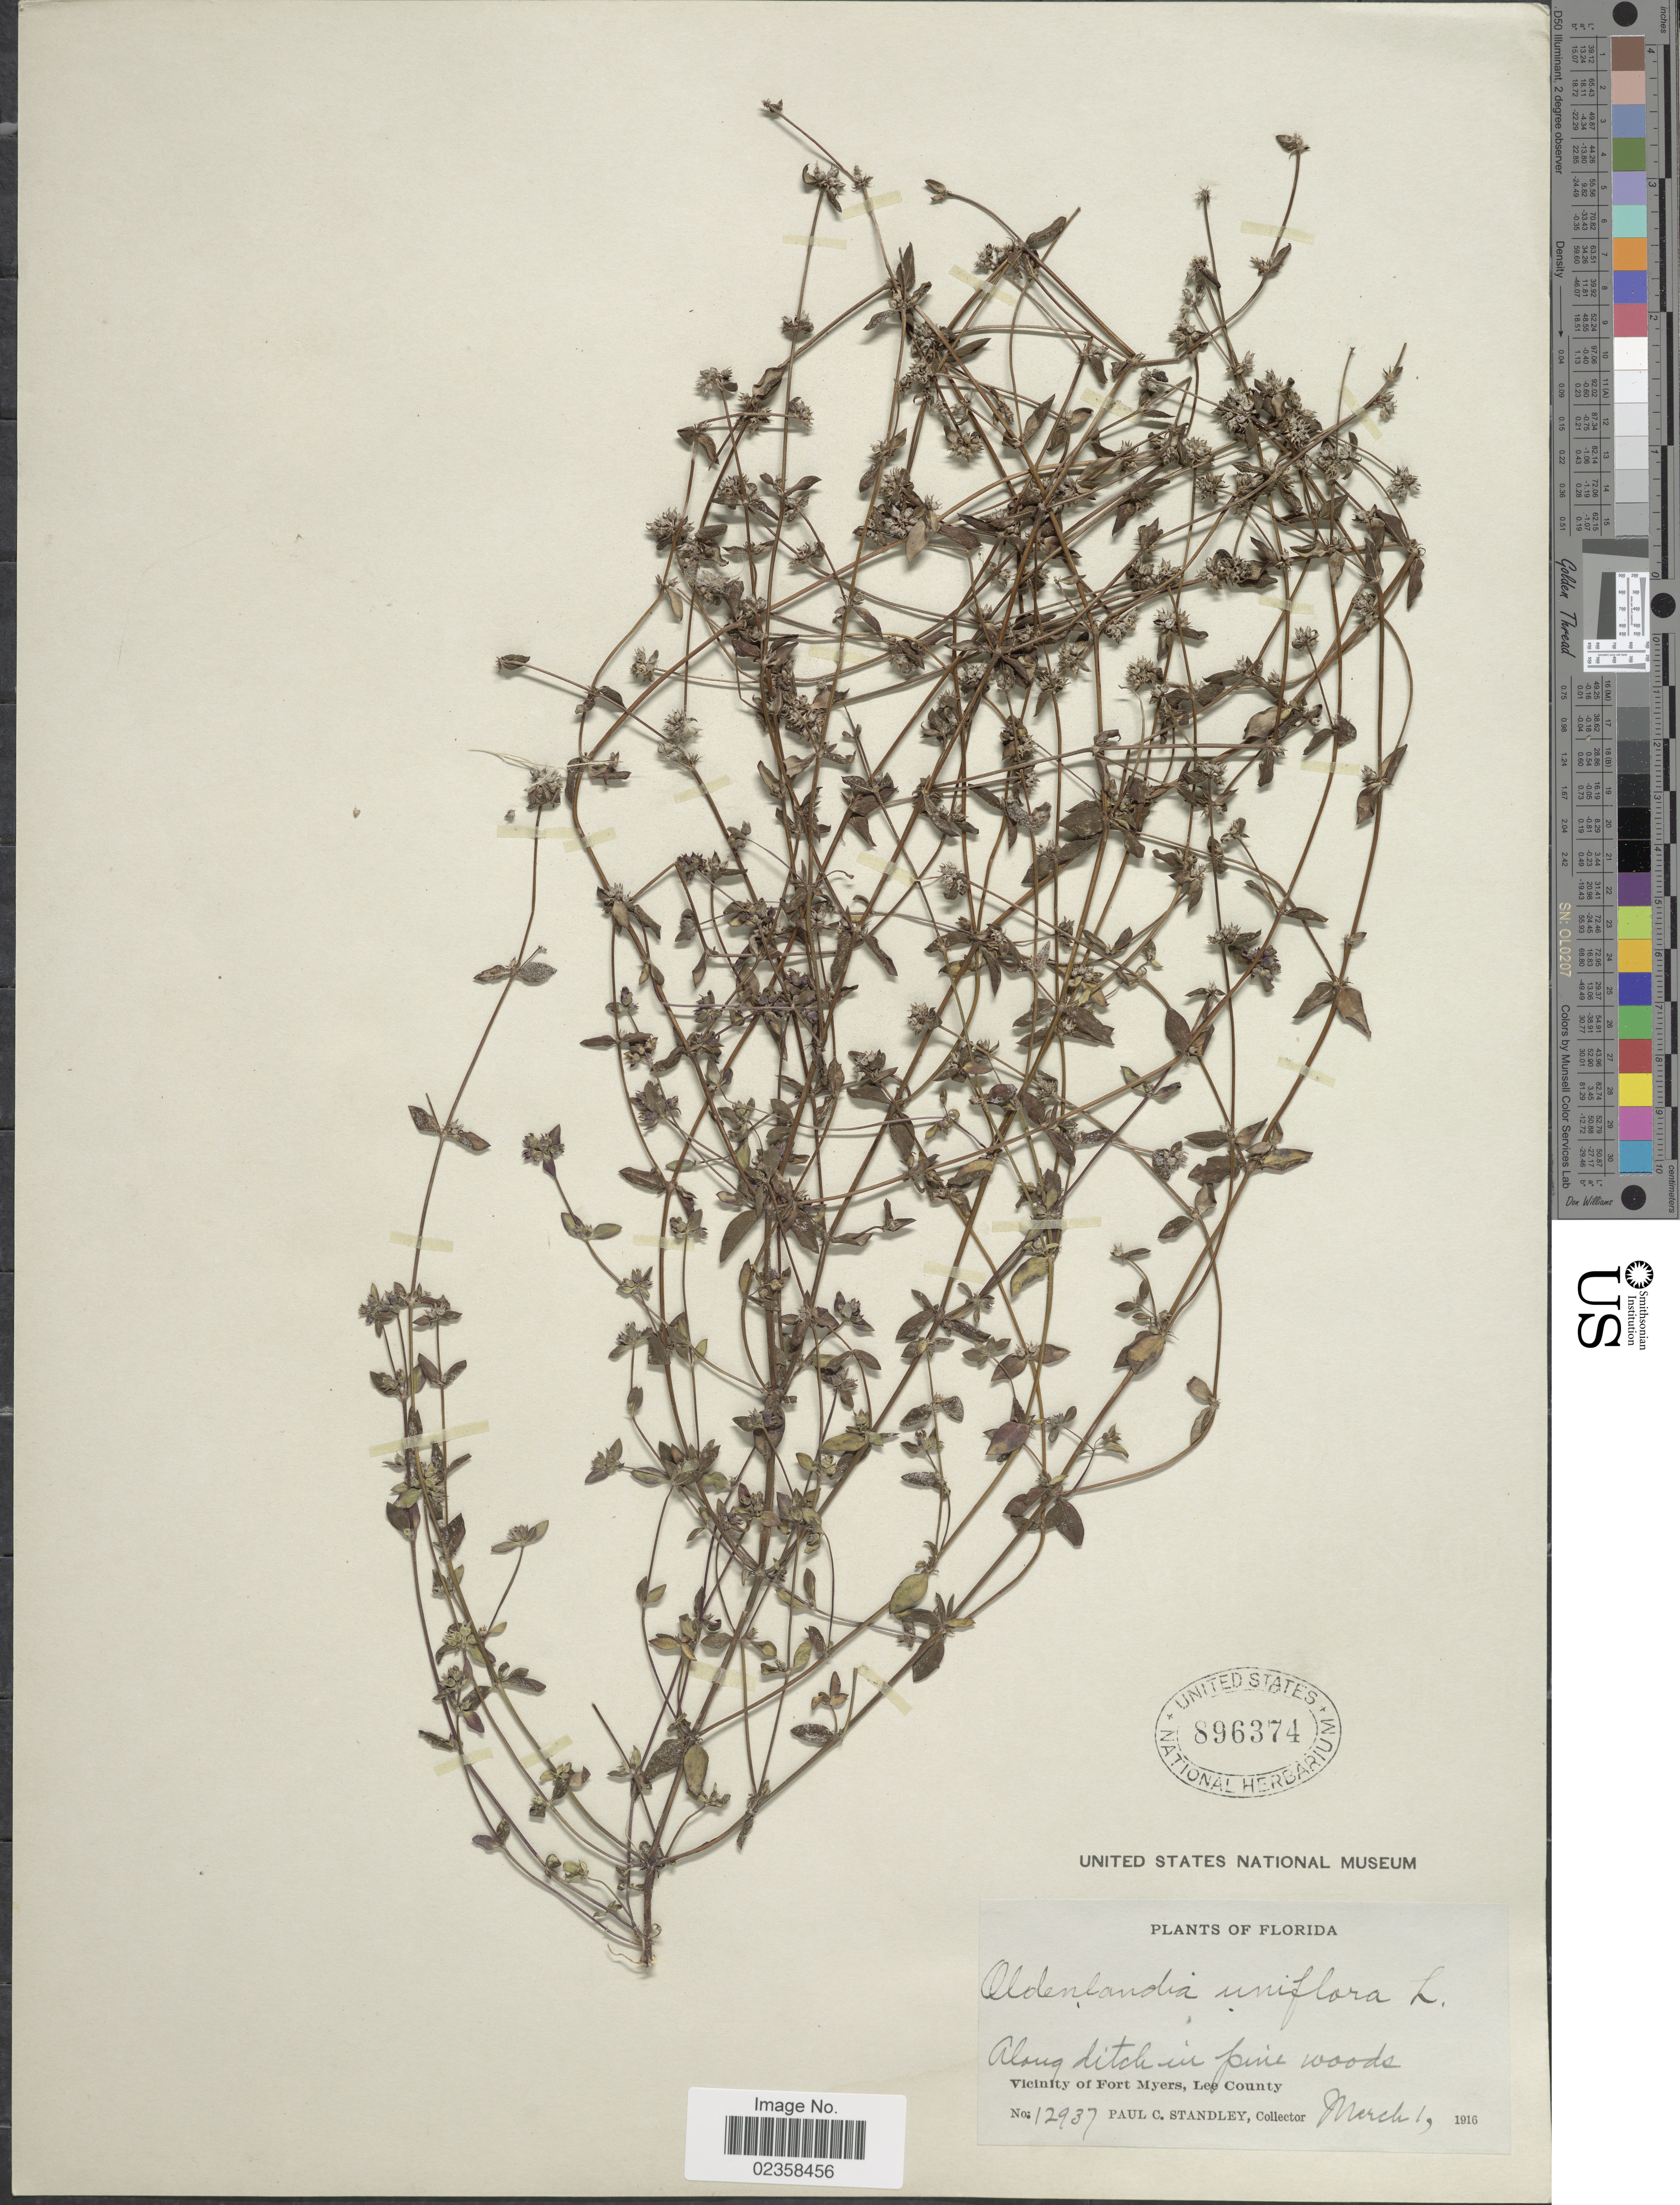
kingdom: Plantae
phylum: Tracheophyta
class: Magnoliopsida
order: Gentianales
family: Rubiaceae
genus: Oldenlandia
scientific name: Oldenlandia uniflora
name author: L.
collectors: P. C. Standley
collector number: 12937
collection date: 1916-03-01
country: United States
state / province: Florida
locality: Along ditch in pine woods, Vicinity of Fort Myers, Lee County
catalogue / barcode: US 896374